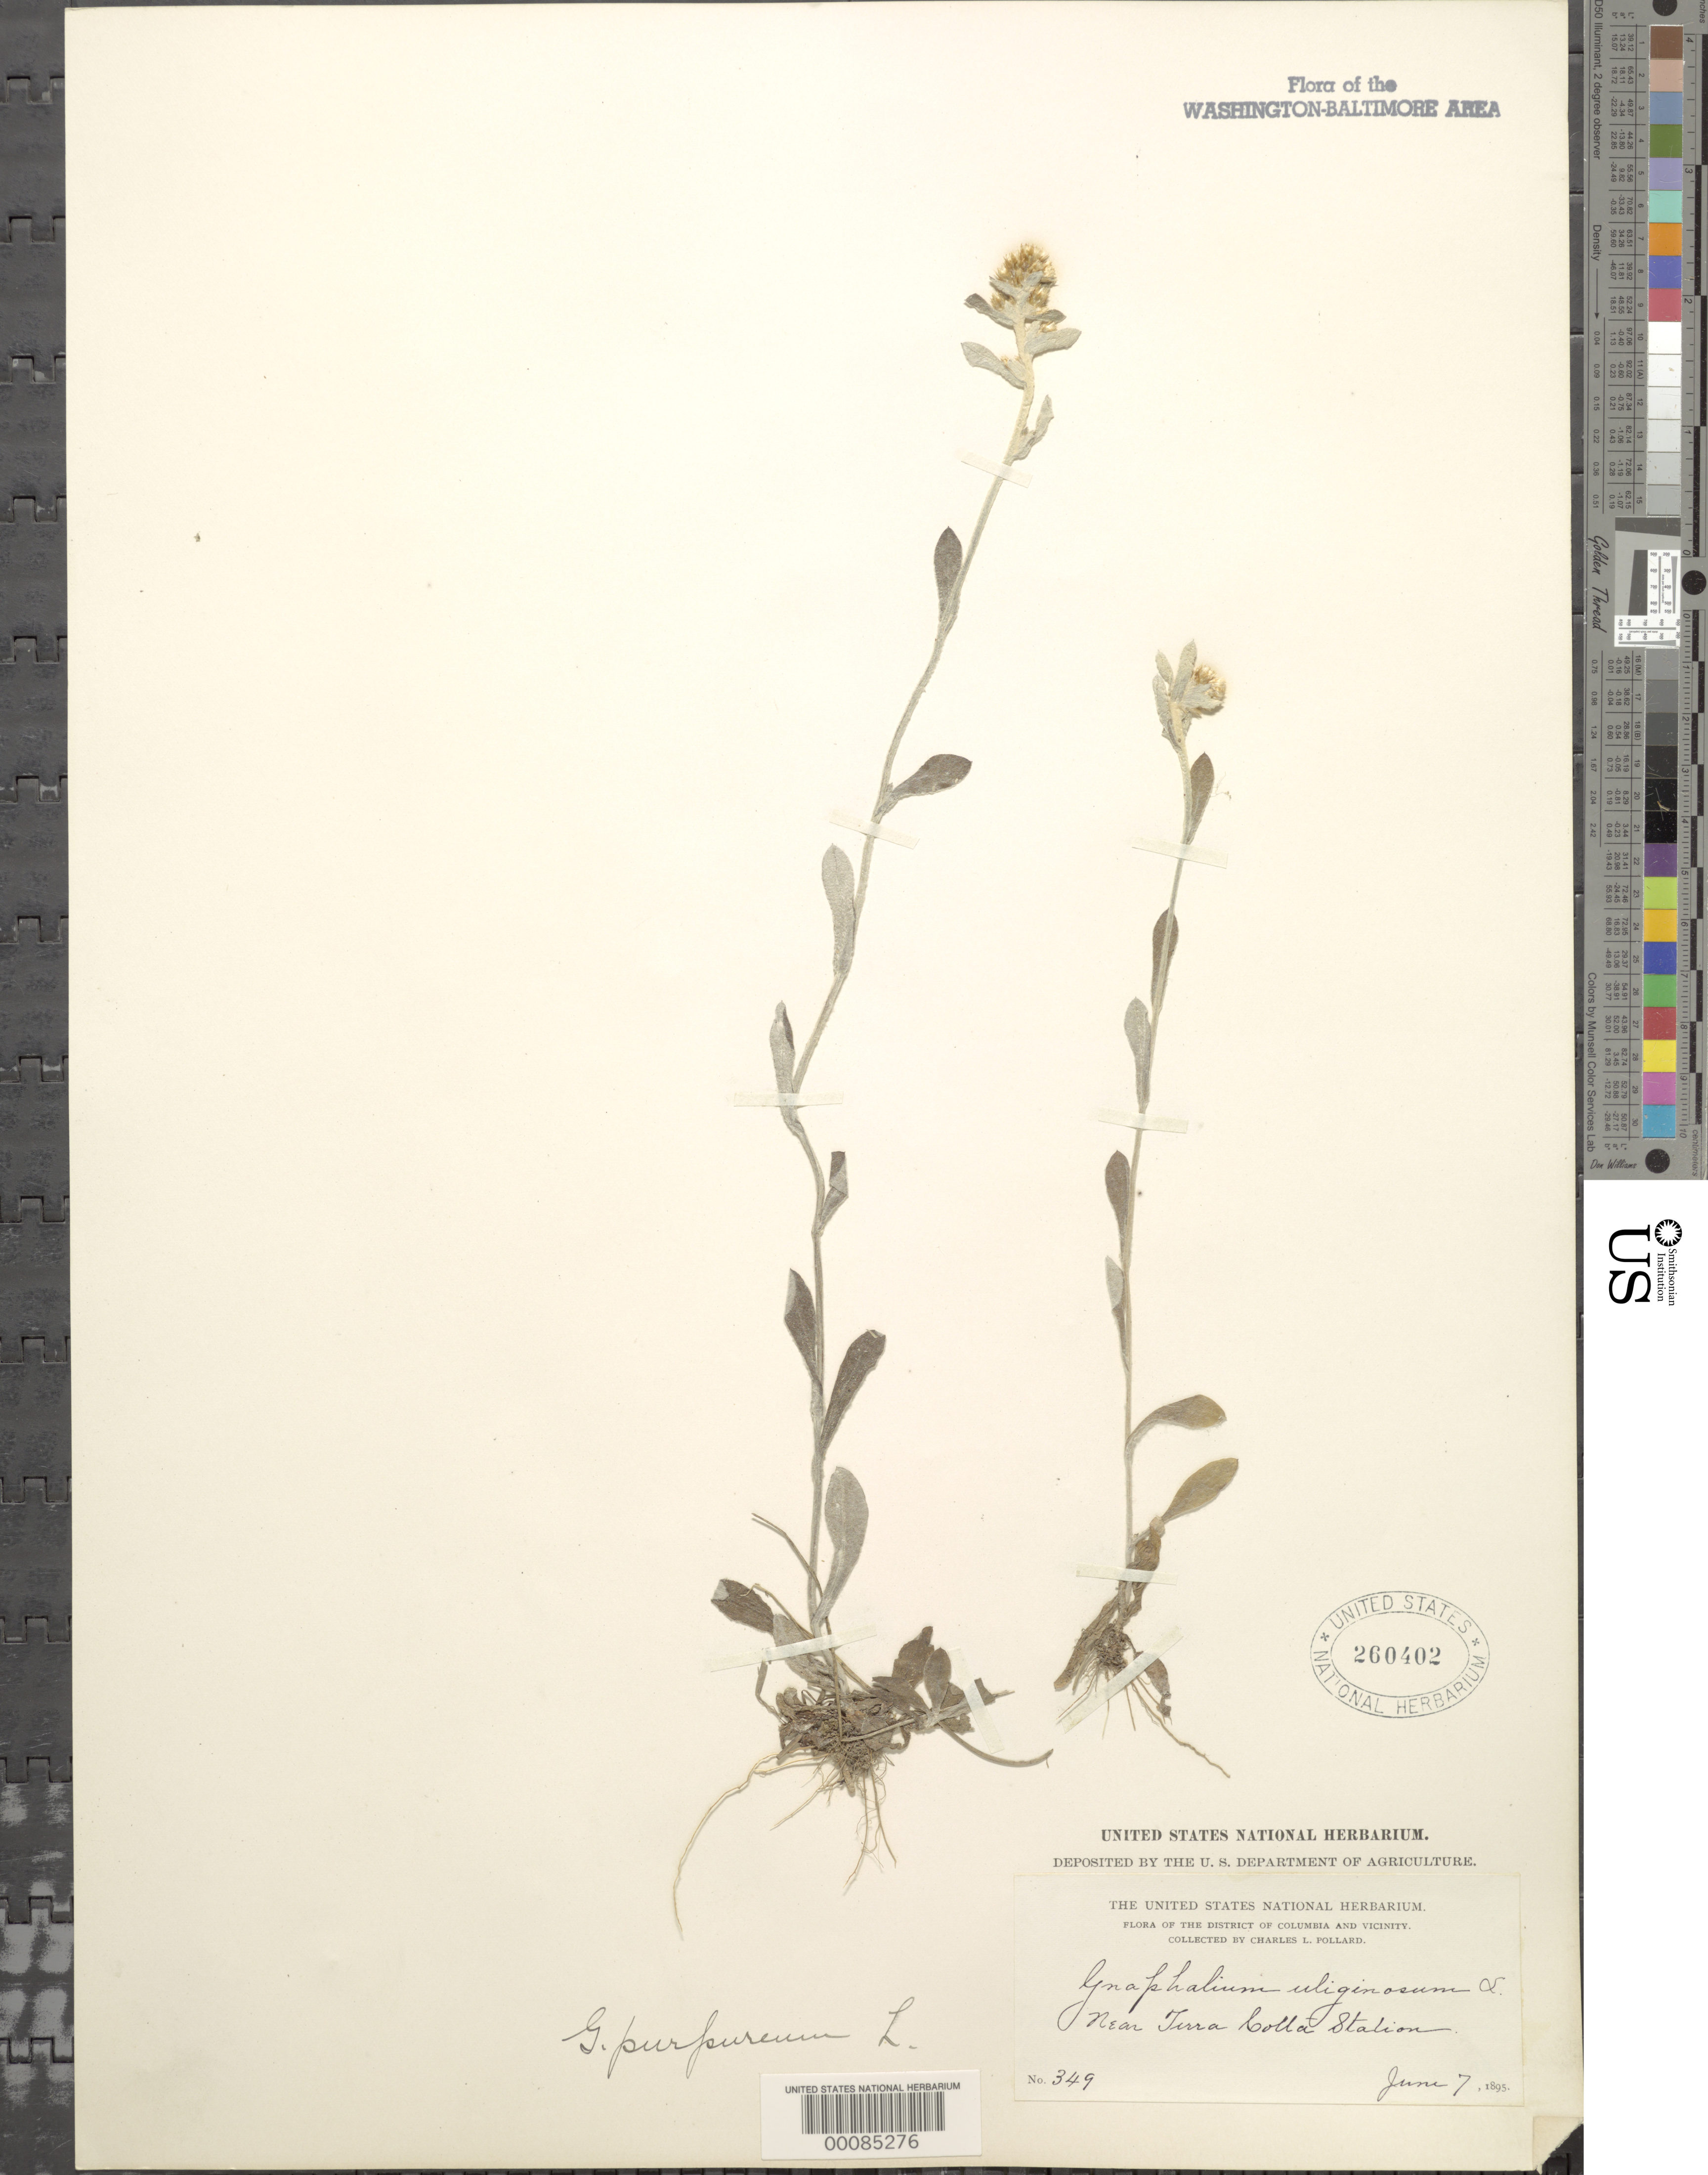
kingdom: Plantae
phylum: Tracheophyta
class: Magnoliopsida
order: Asterales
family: Asteraceae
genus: Gamochaeta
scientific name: Gamochaeta purpurea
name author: (L.) Cabrera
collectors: C. L. Pollard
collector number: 349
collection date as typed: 07 Jun 1895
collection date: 1895-06-07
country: United States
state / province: District of Columbia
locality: Terra Cotta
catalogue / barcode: US 260402